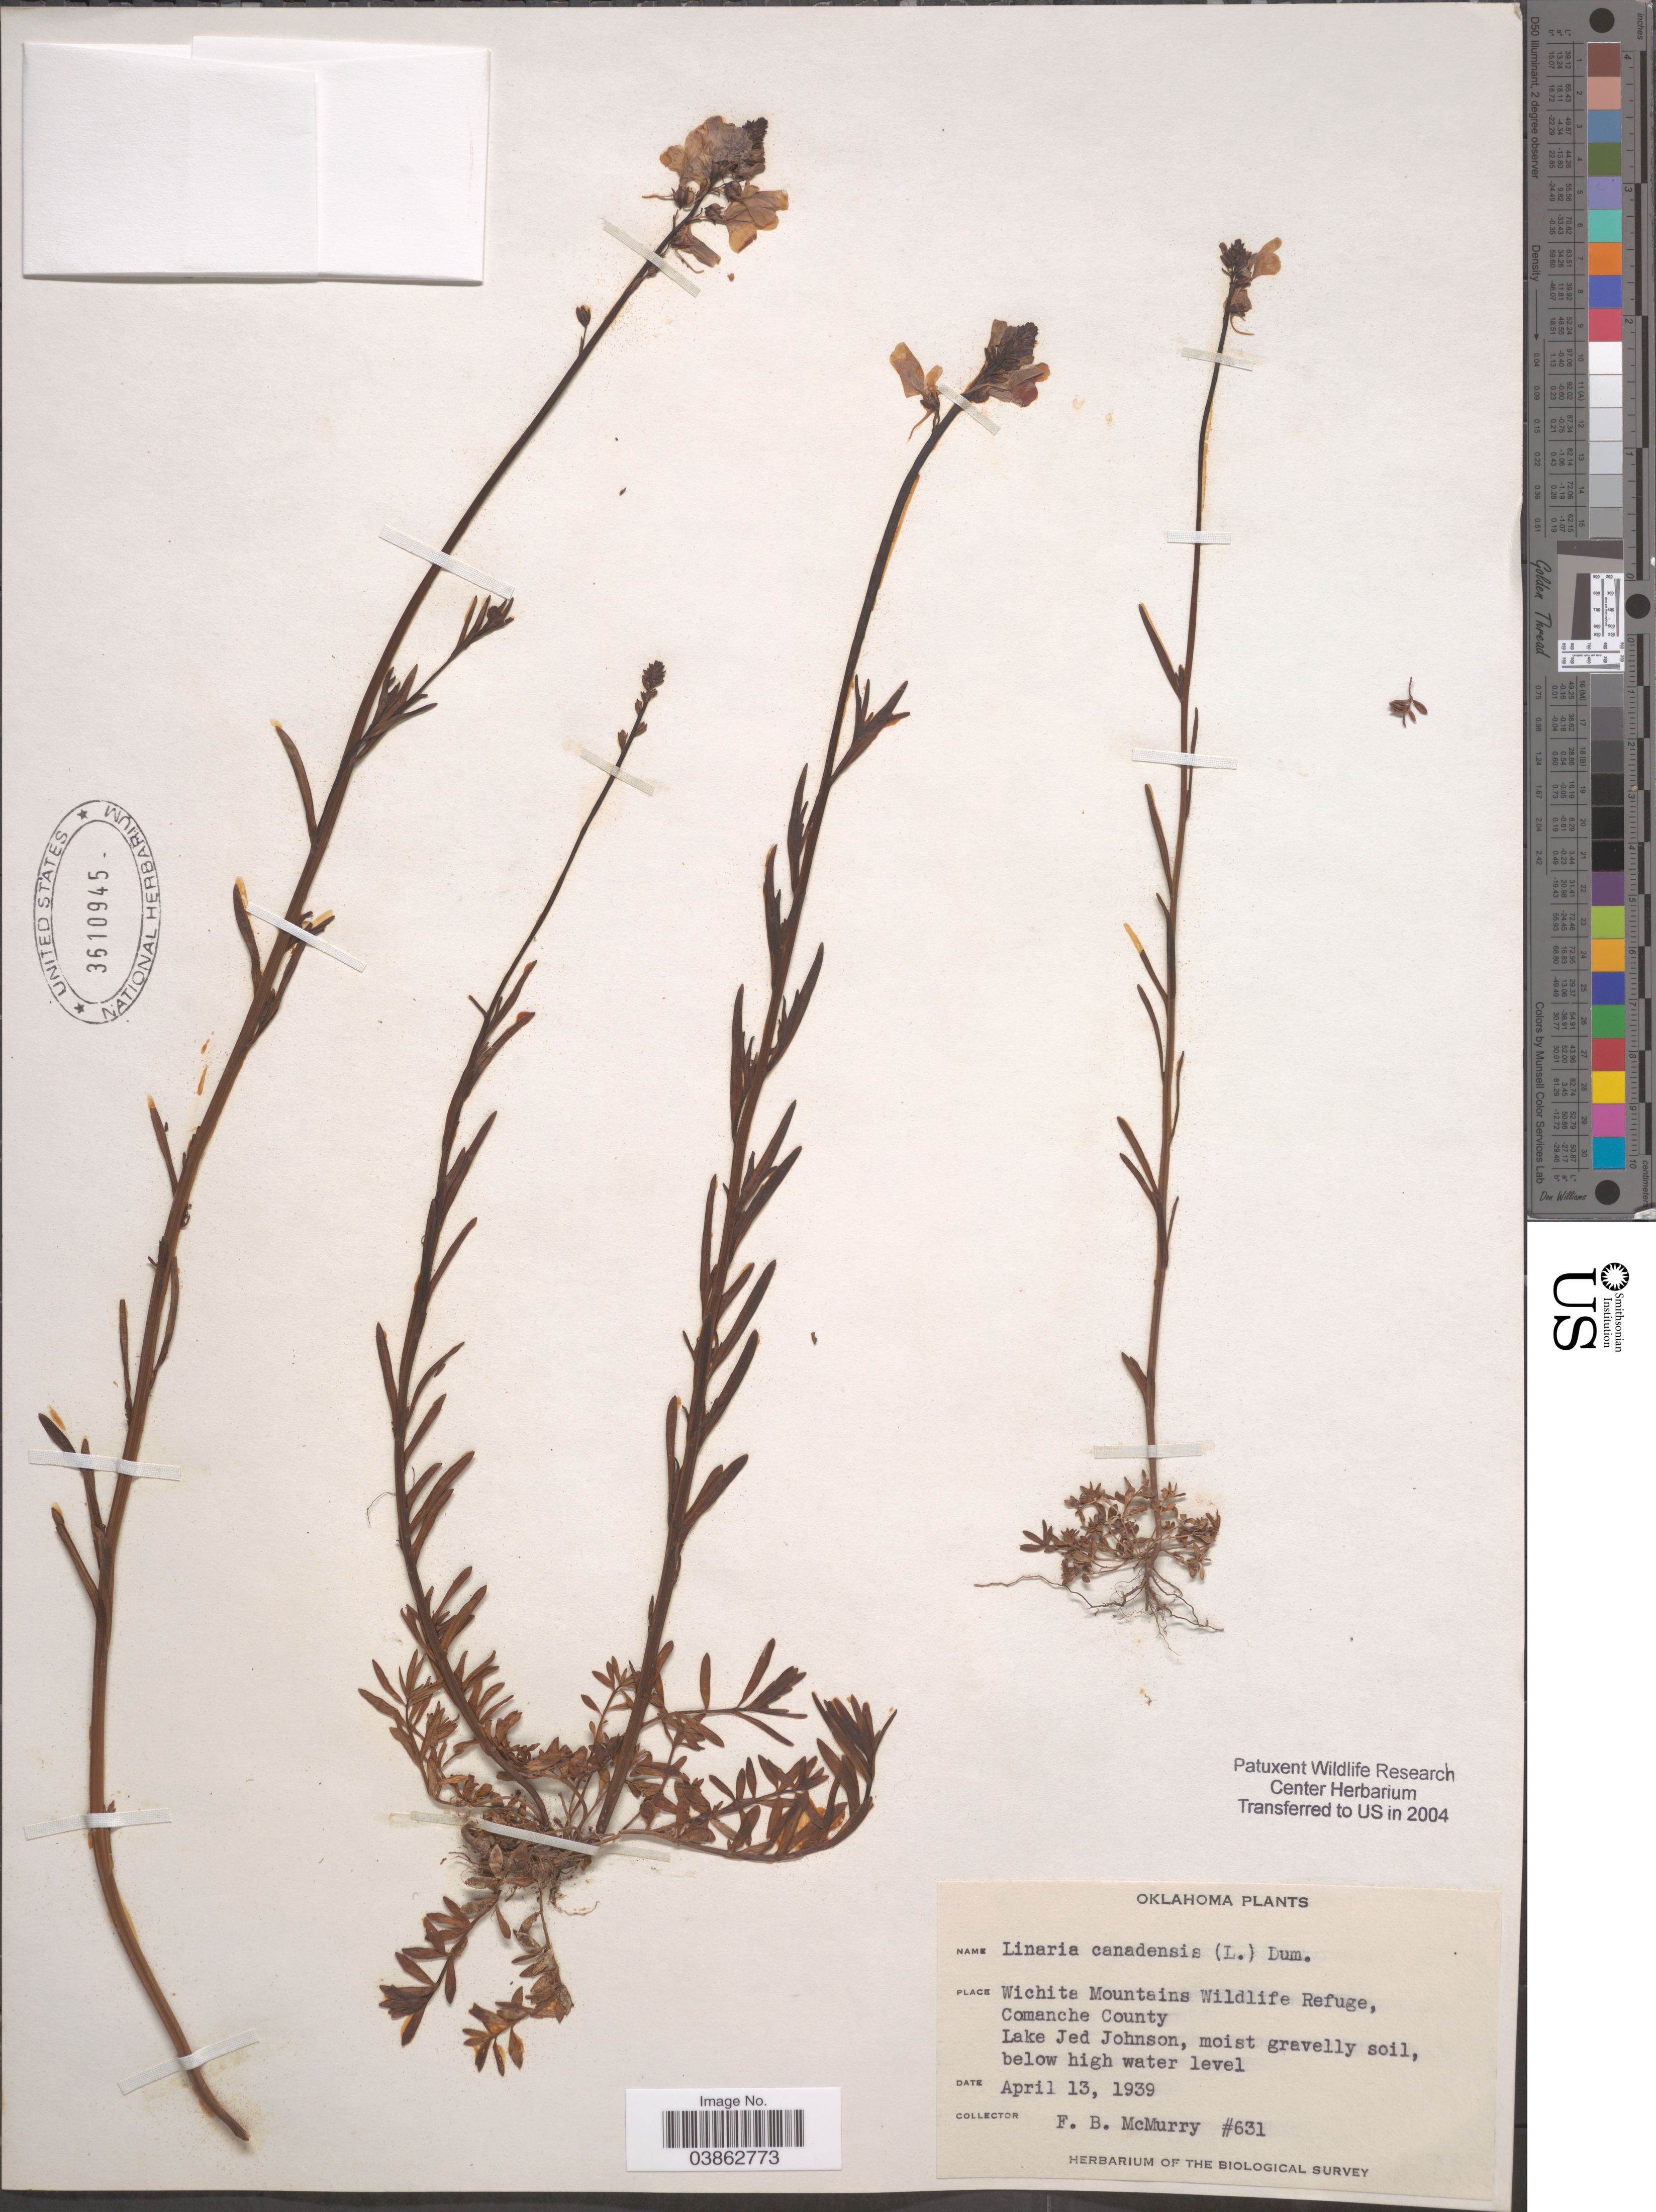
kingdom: Plantae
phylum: Tracheophyta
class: Magnoliopsida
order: Lamiales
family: Plantaginaceae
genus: Linaria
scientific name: Linaria canadensis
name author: (L.) Dum. Cours.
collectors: F. B. McMurry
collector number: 631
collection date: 1939-04-13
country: United States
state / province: Oklahoma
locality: Wichita Mountains Wildlife Refuge, Comanche County. Lake Jed Johnson.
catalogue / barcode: US 3610945